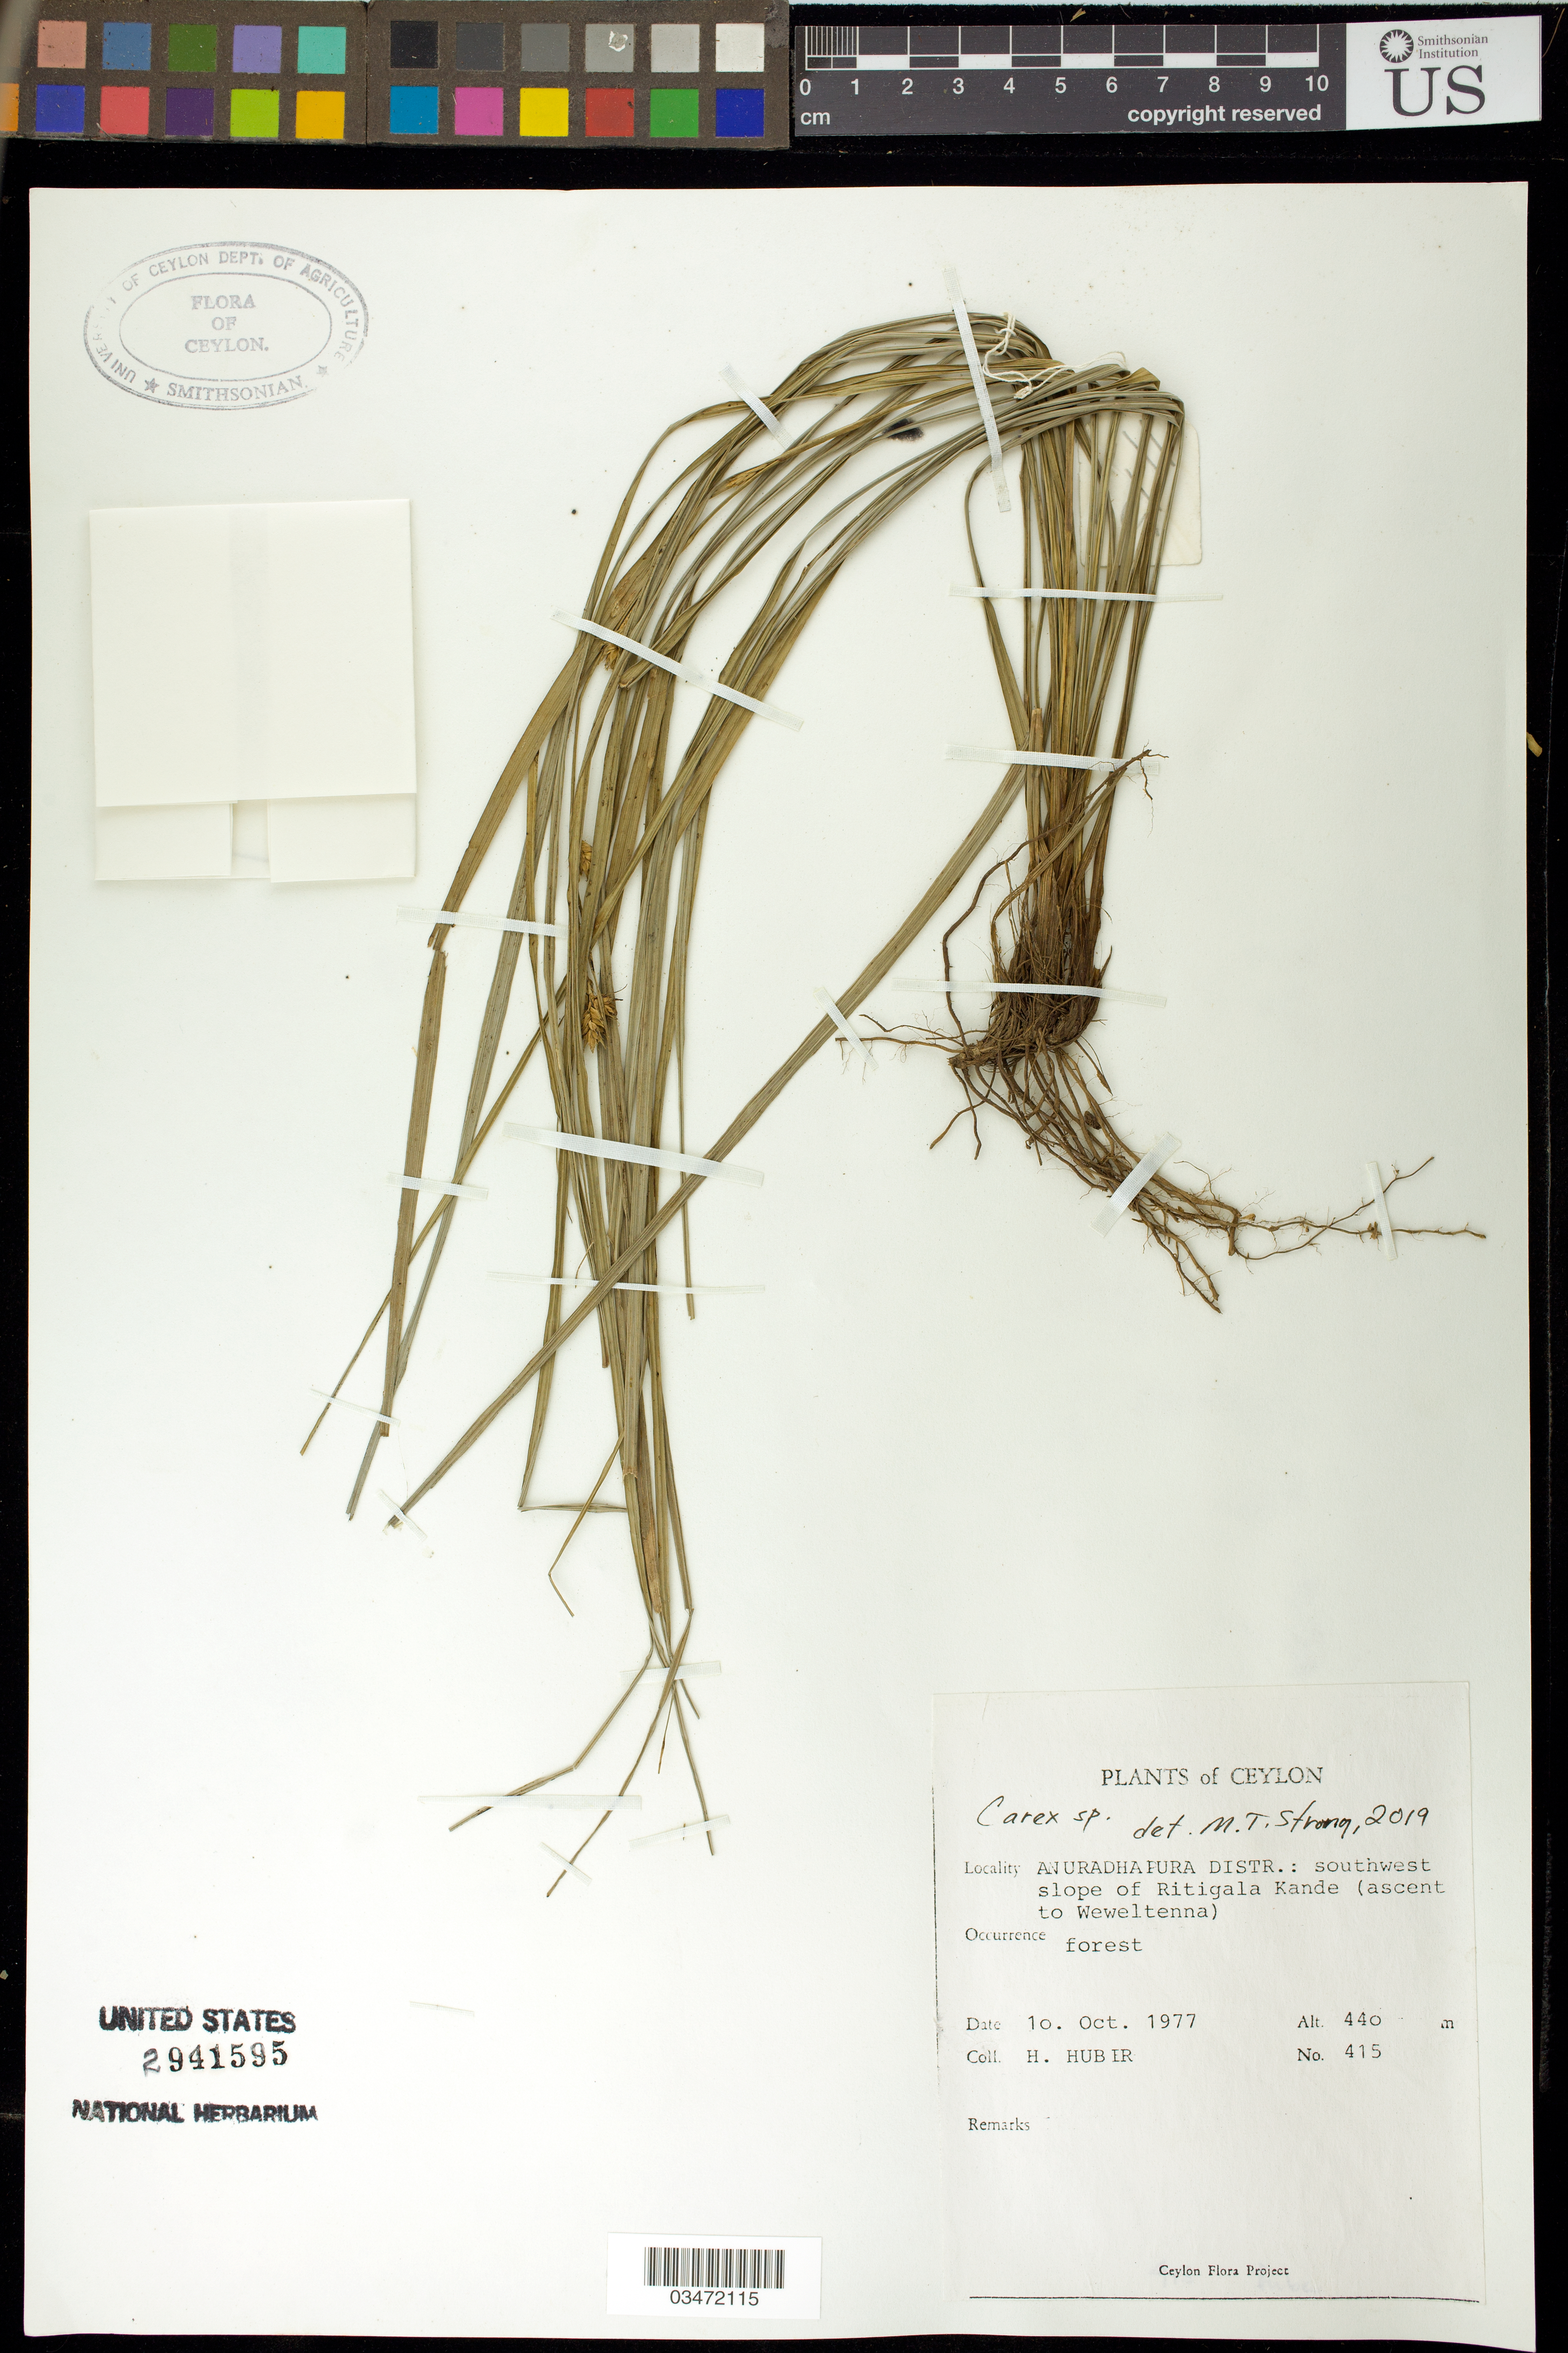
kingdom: Plantae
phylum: Tracheophyta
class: Liliopsida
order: Poales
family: Cyperaceae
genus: Carex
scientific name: Carex sp.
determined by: Strong, M. T., (US), Smithsonian Institution - National Museum of Natural History (UNITED STATES)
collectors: H. Hubir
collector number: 415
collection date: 1977-10-10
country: Sri Lanka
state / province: North Central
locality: Anuradhapura Distr. SW slope of Ritigala Kande (ascent to Weweltenna)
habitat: Forest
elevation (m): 440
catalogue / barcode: US 2941595